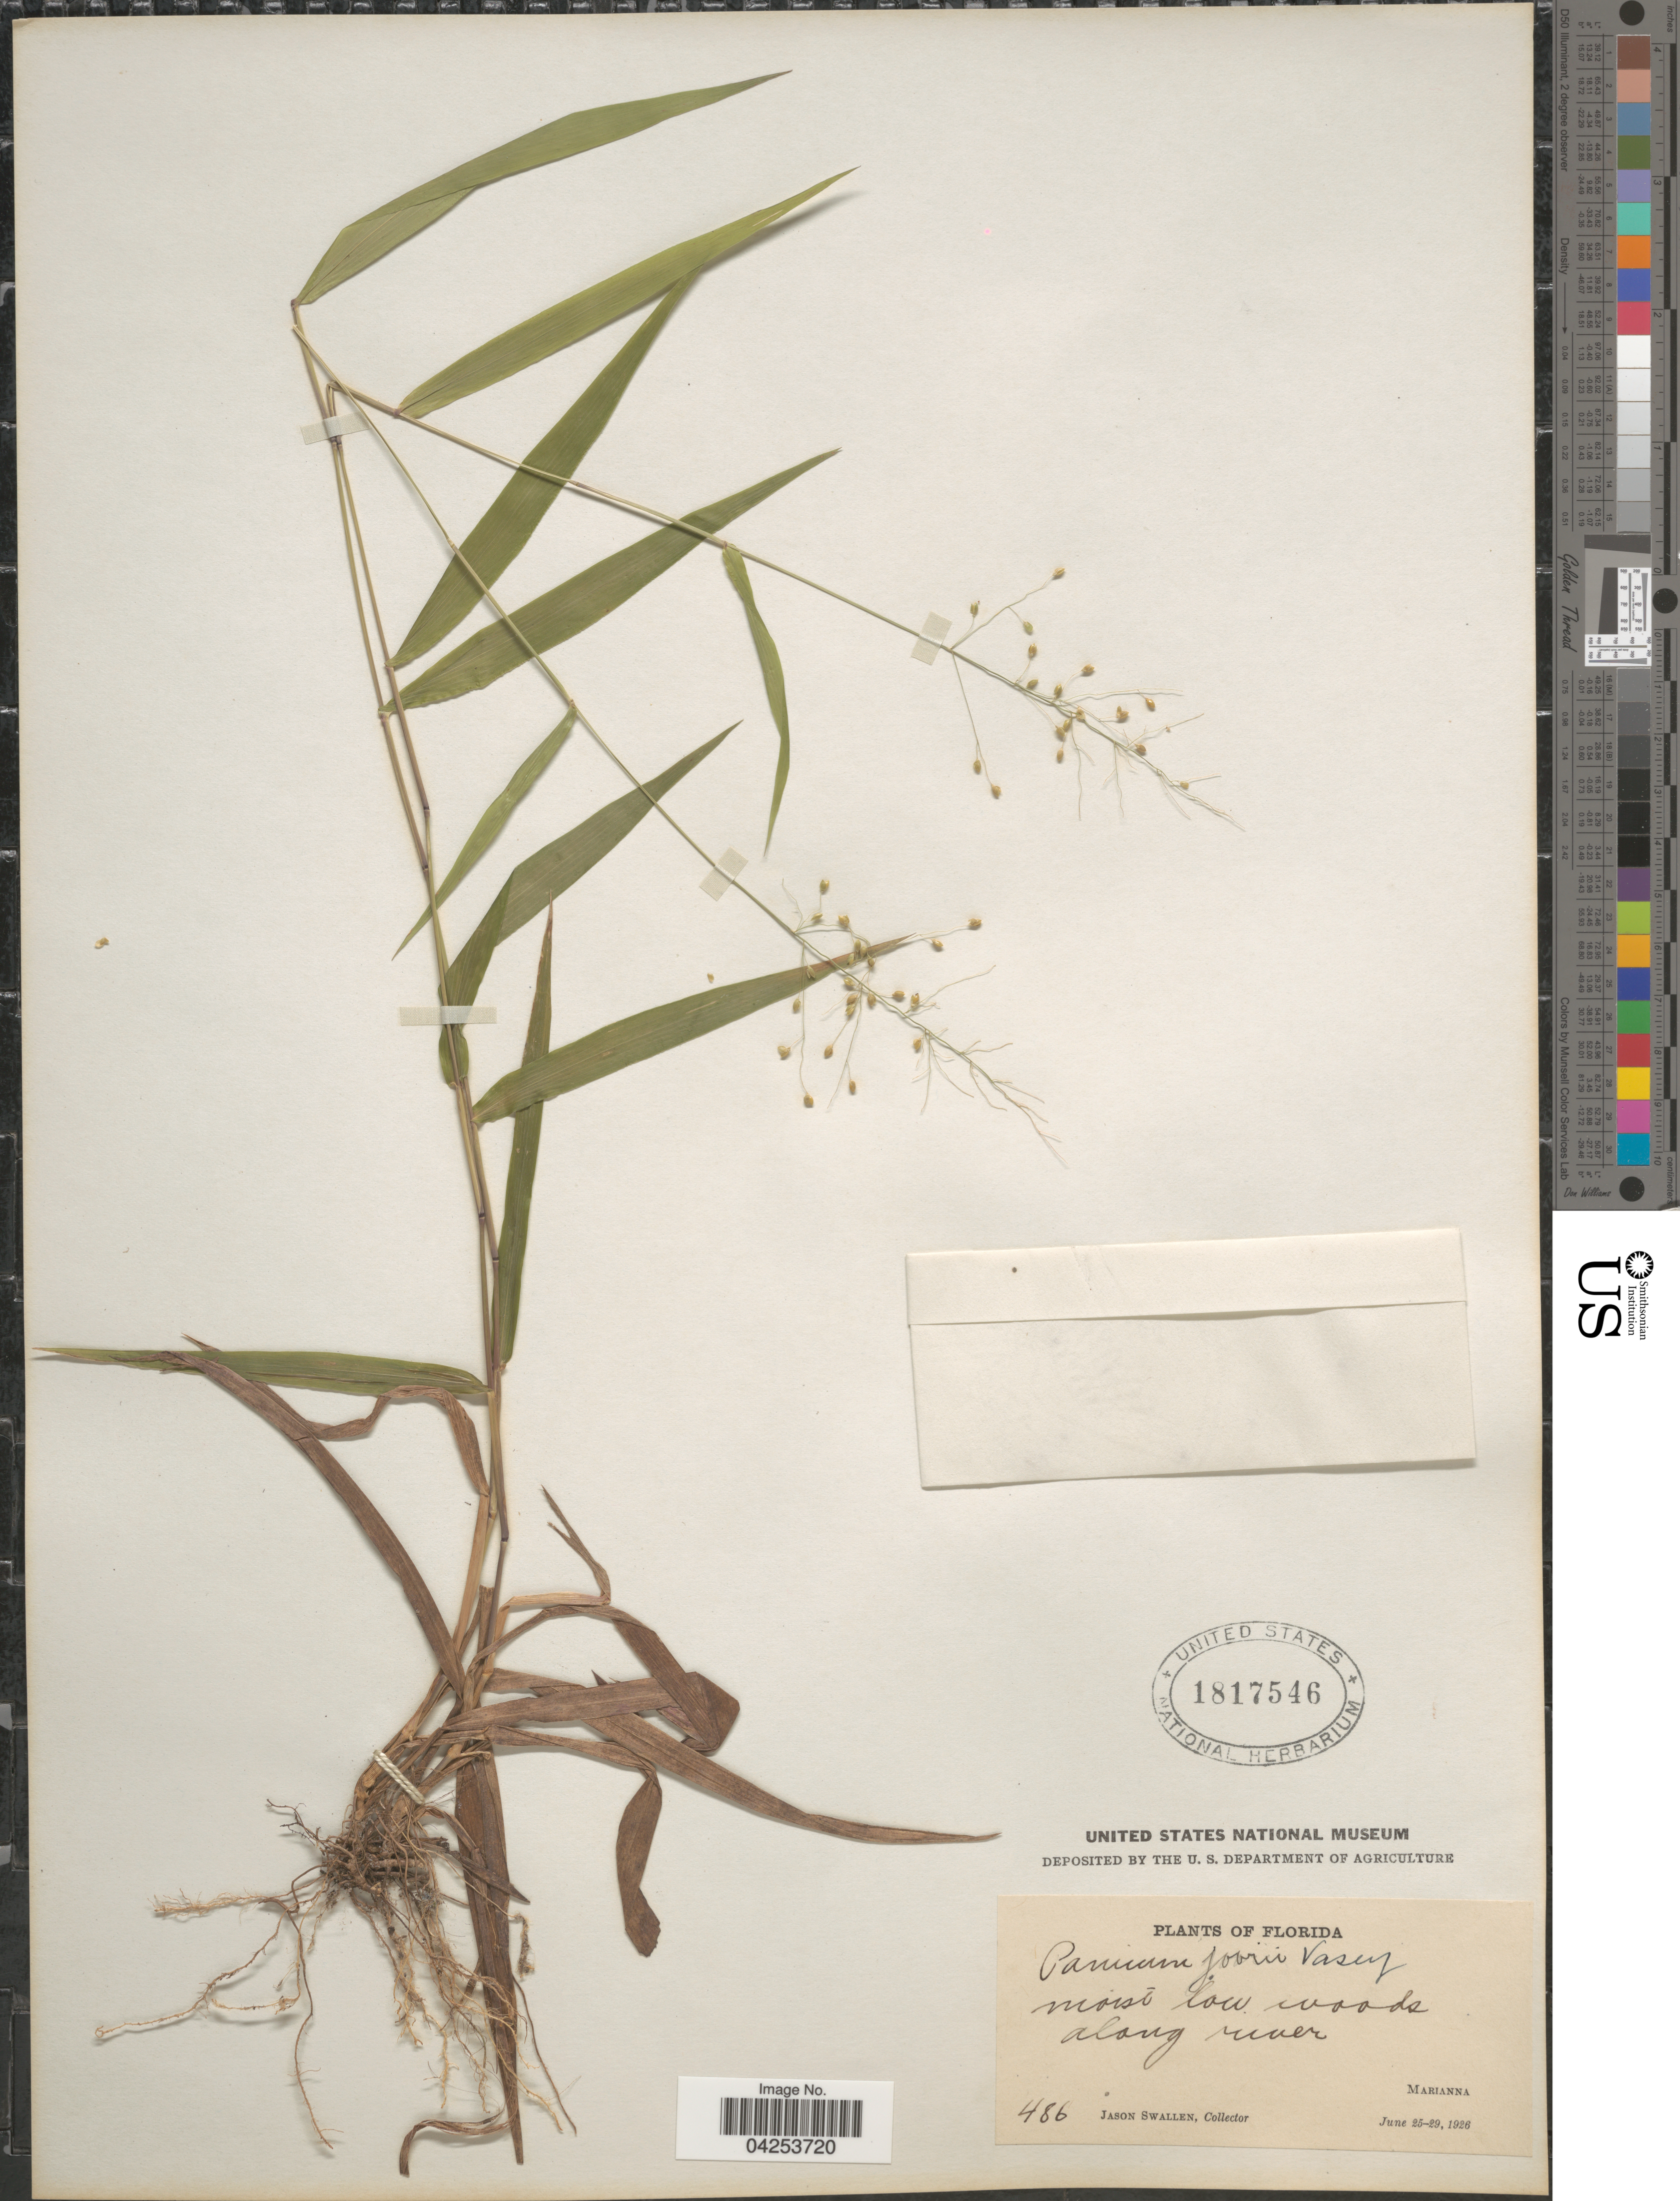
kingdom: Plantae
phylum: Tracheophyta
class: Liliopsida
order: Poales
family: Poaceae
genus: Dichanthelium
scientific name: Dichanthelium commutatum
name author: (Schult.) Gould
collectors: J. R. Swallen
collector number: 486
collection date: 1926-06-25/1926-06-29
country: United States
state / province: Florida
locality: Moist low woods along river. Marianna.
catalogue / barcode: US 1817546